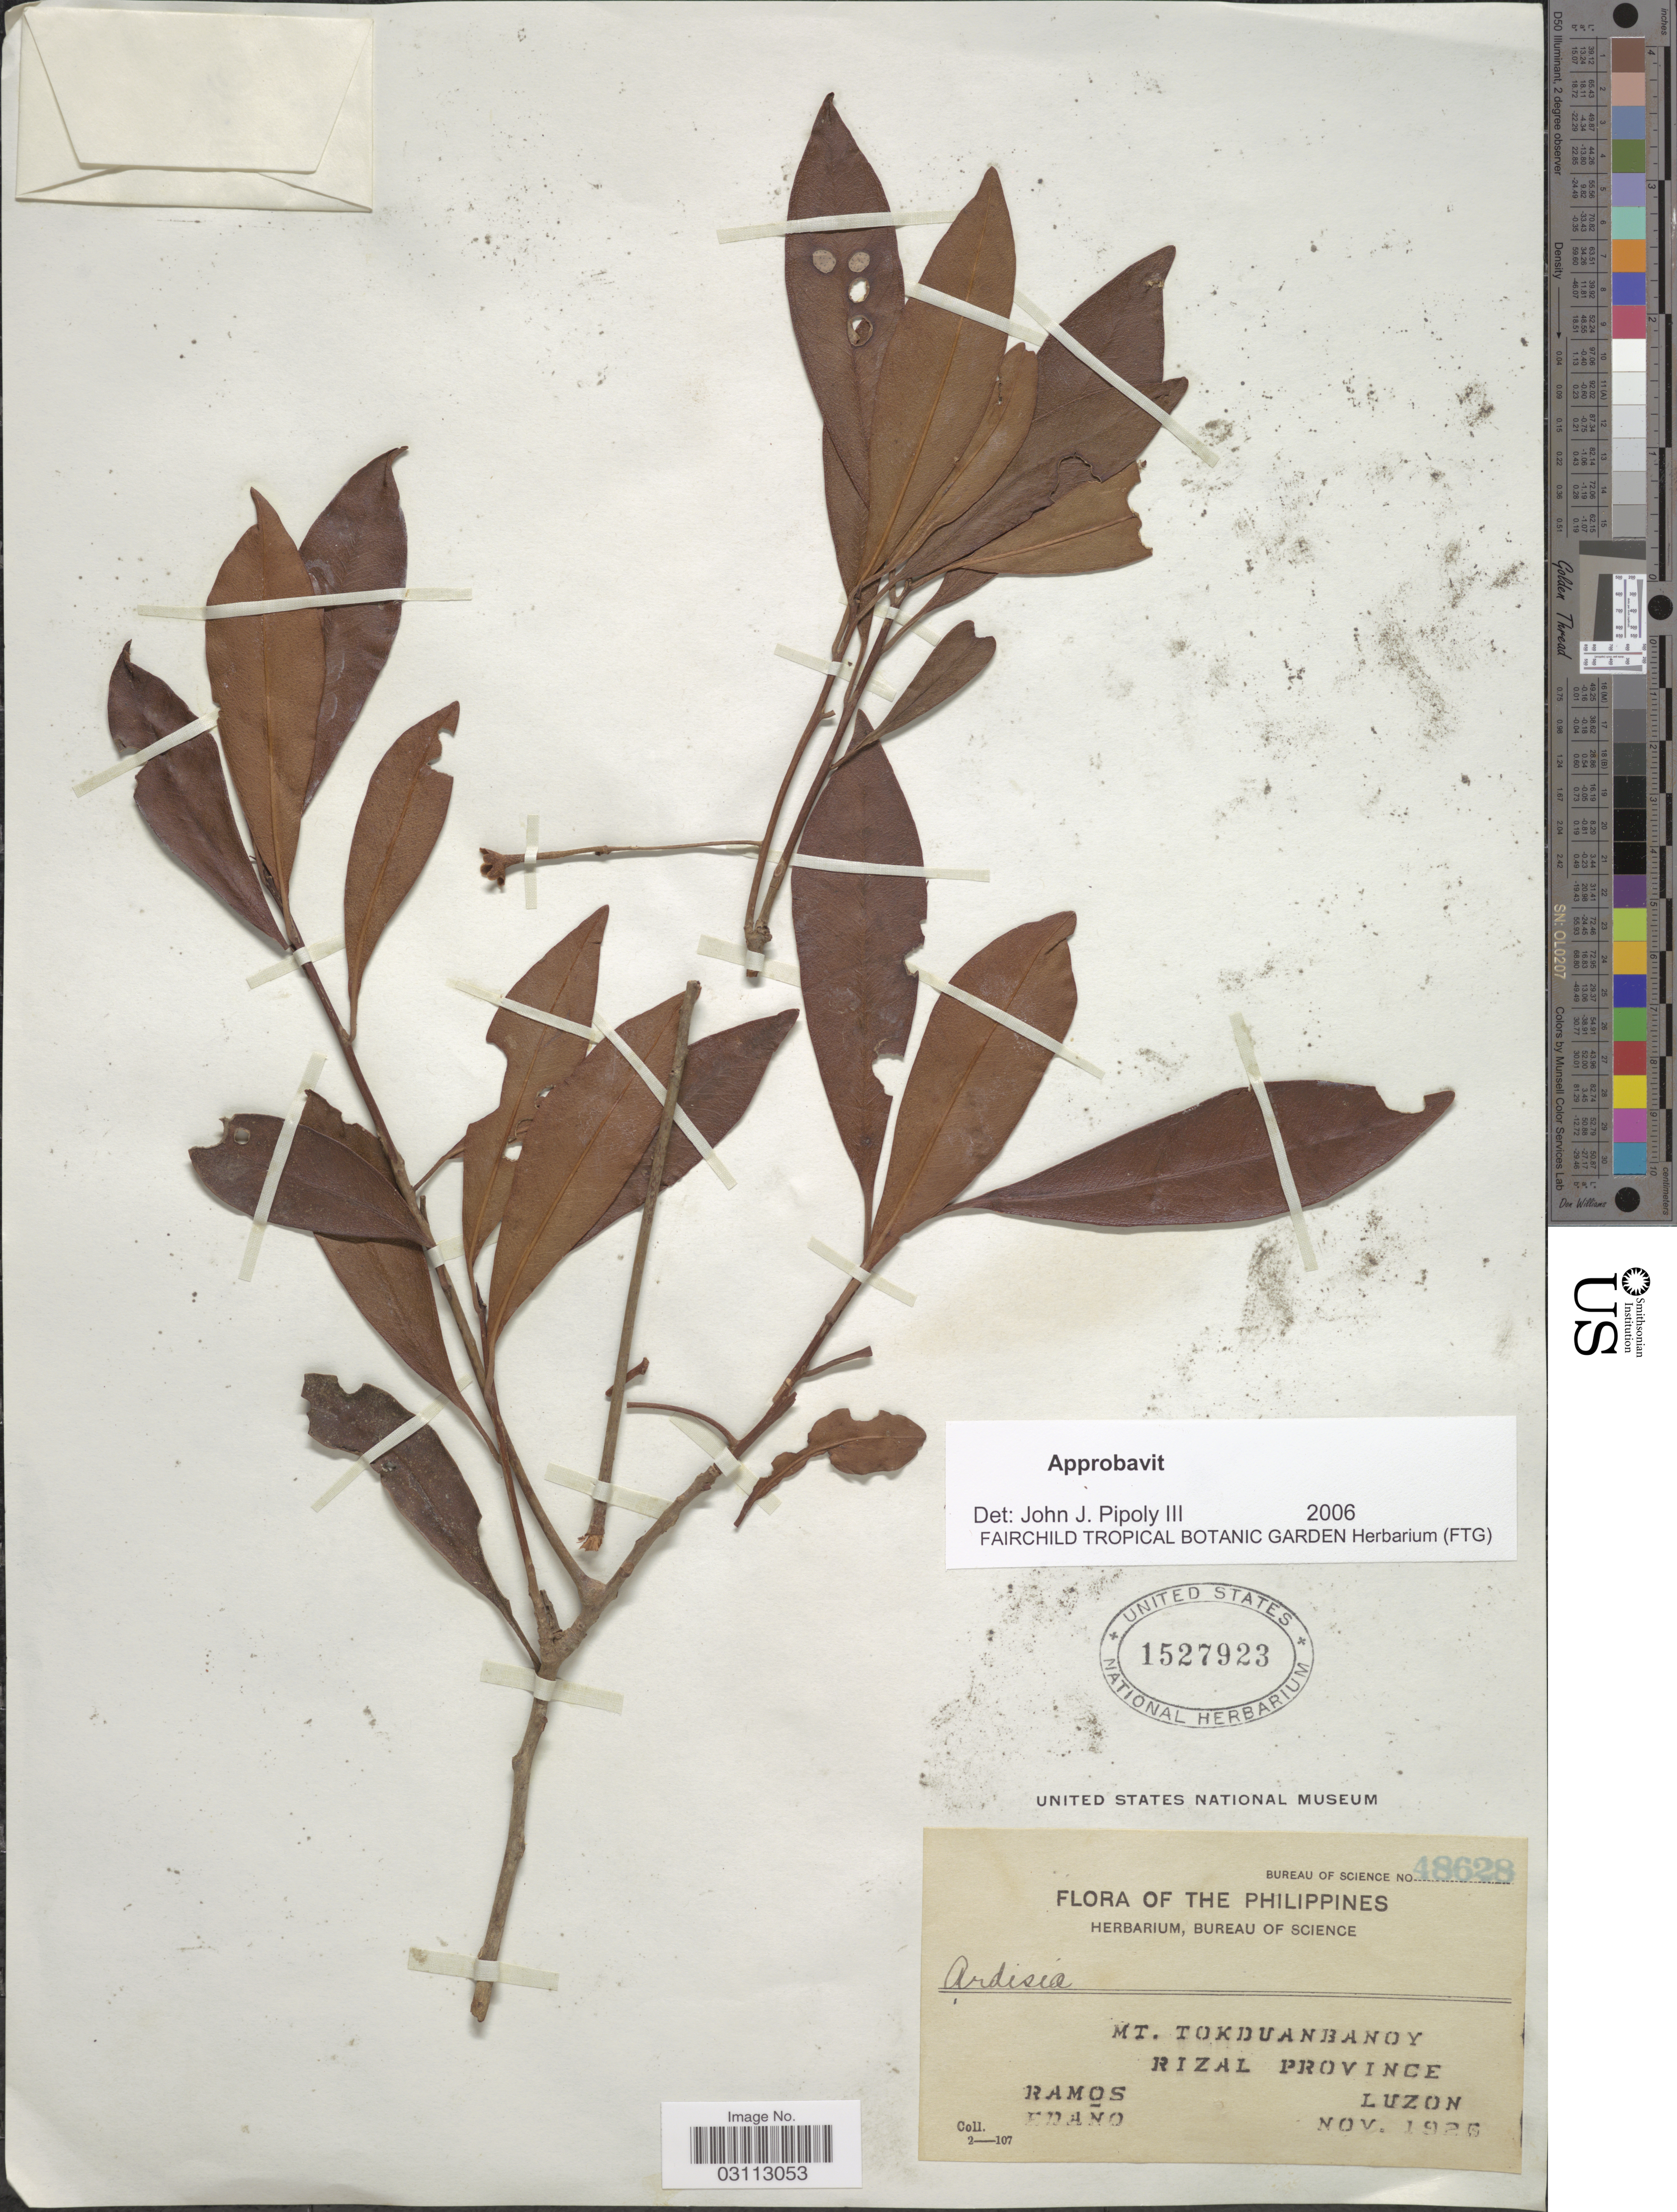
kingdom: Plantae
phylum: Tracheophyta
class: Magnoliopsida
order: Ericales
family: Primulaceae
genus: Ardisia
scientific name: Ardisia sp.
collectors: -. Ramos & -. Edano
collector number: Bureau of Science 48628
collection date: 1926-11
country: Philippines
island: Luzon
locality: Mt. Tokduanbanoy. Rizal Province. Luzon.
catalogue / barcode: US 1527923